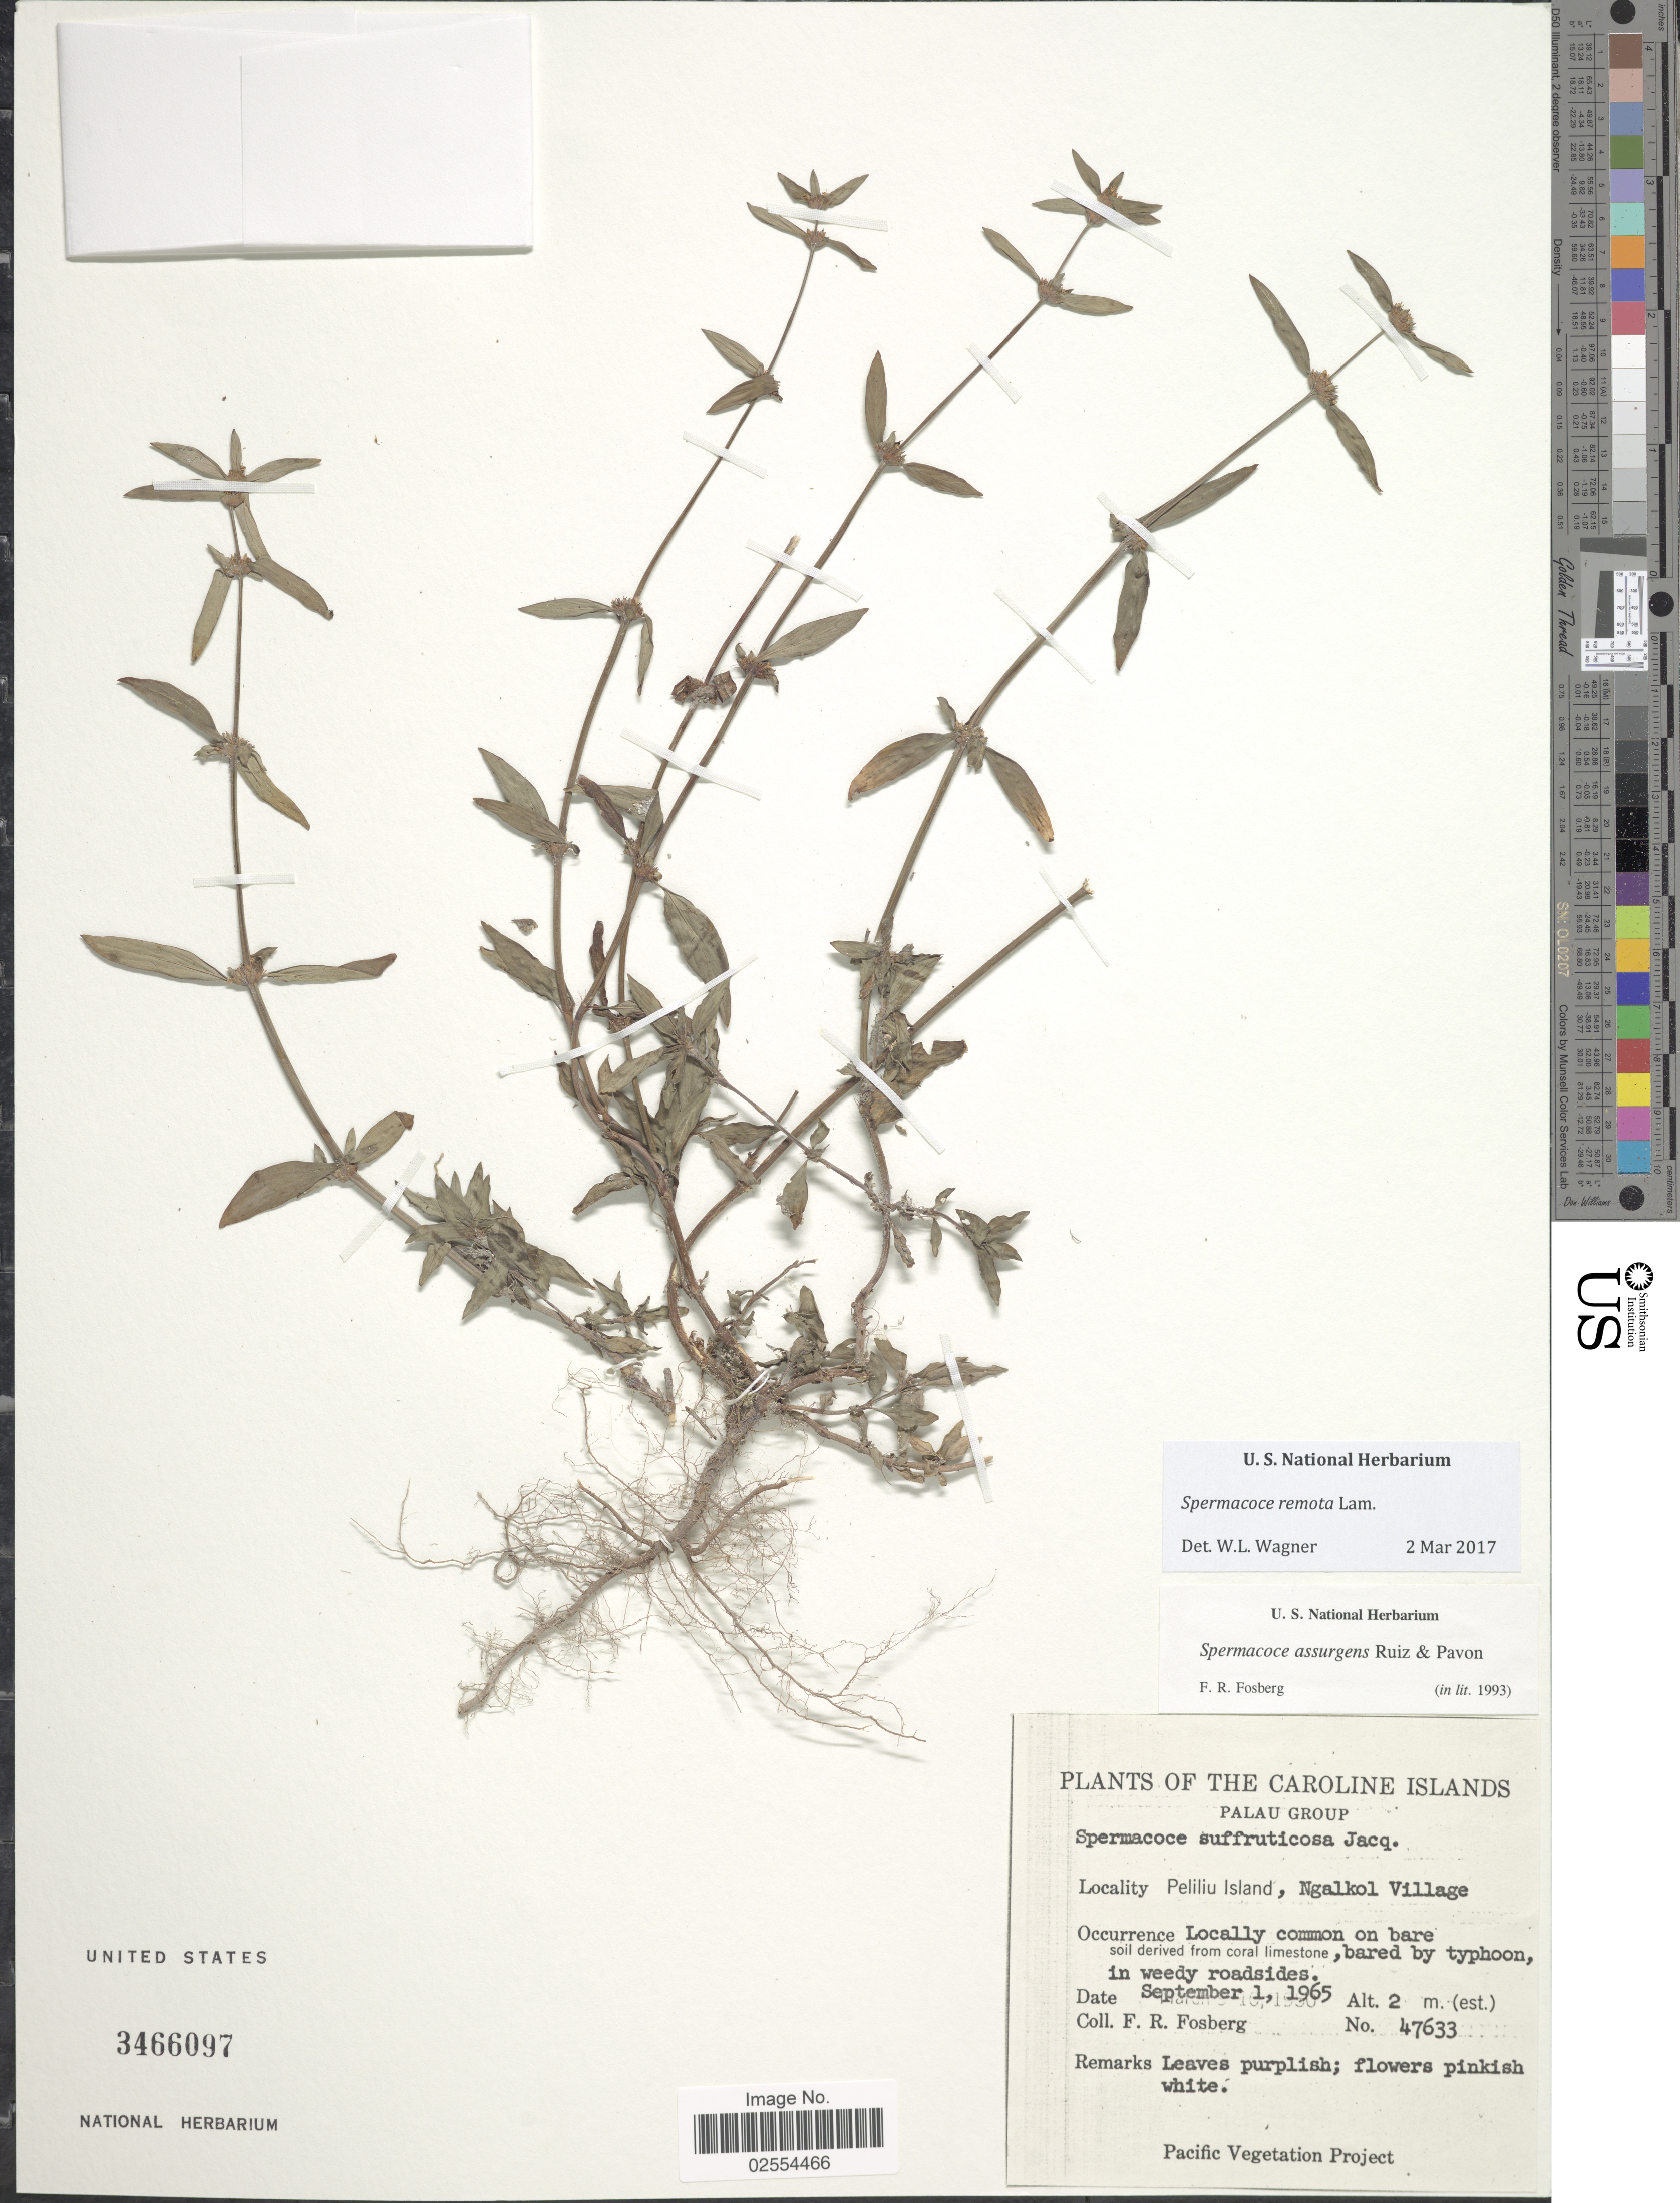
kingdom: Plantae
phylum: Tracheophyta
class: Magnoliopsida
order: Gentianales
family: Rubiaceae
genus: Spermacoce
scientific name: Spermacoce remota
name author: Lam.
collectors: F. R. Fosberg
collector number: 47633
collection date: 1965-09-01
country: Palau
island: Beliliou [Peleliu]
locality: Palau Group, Peliliu Island, Ngalkol Village, in weedy roadsides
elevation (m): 2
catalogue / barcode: US 3466097